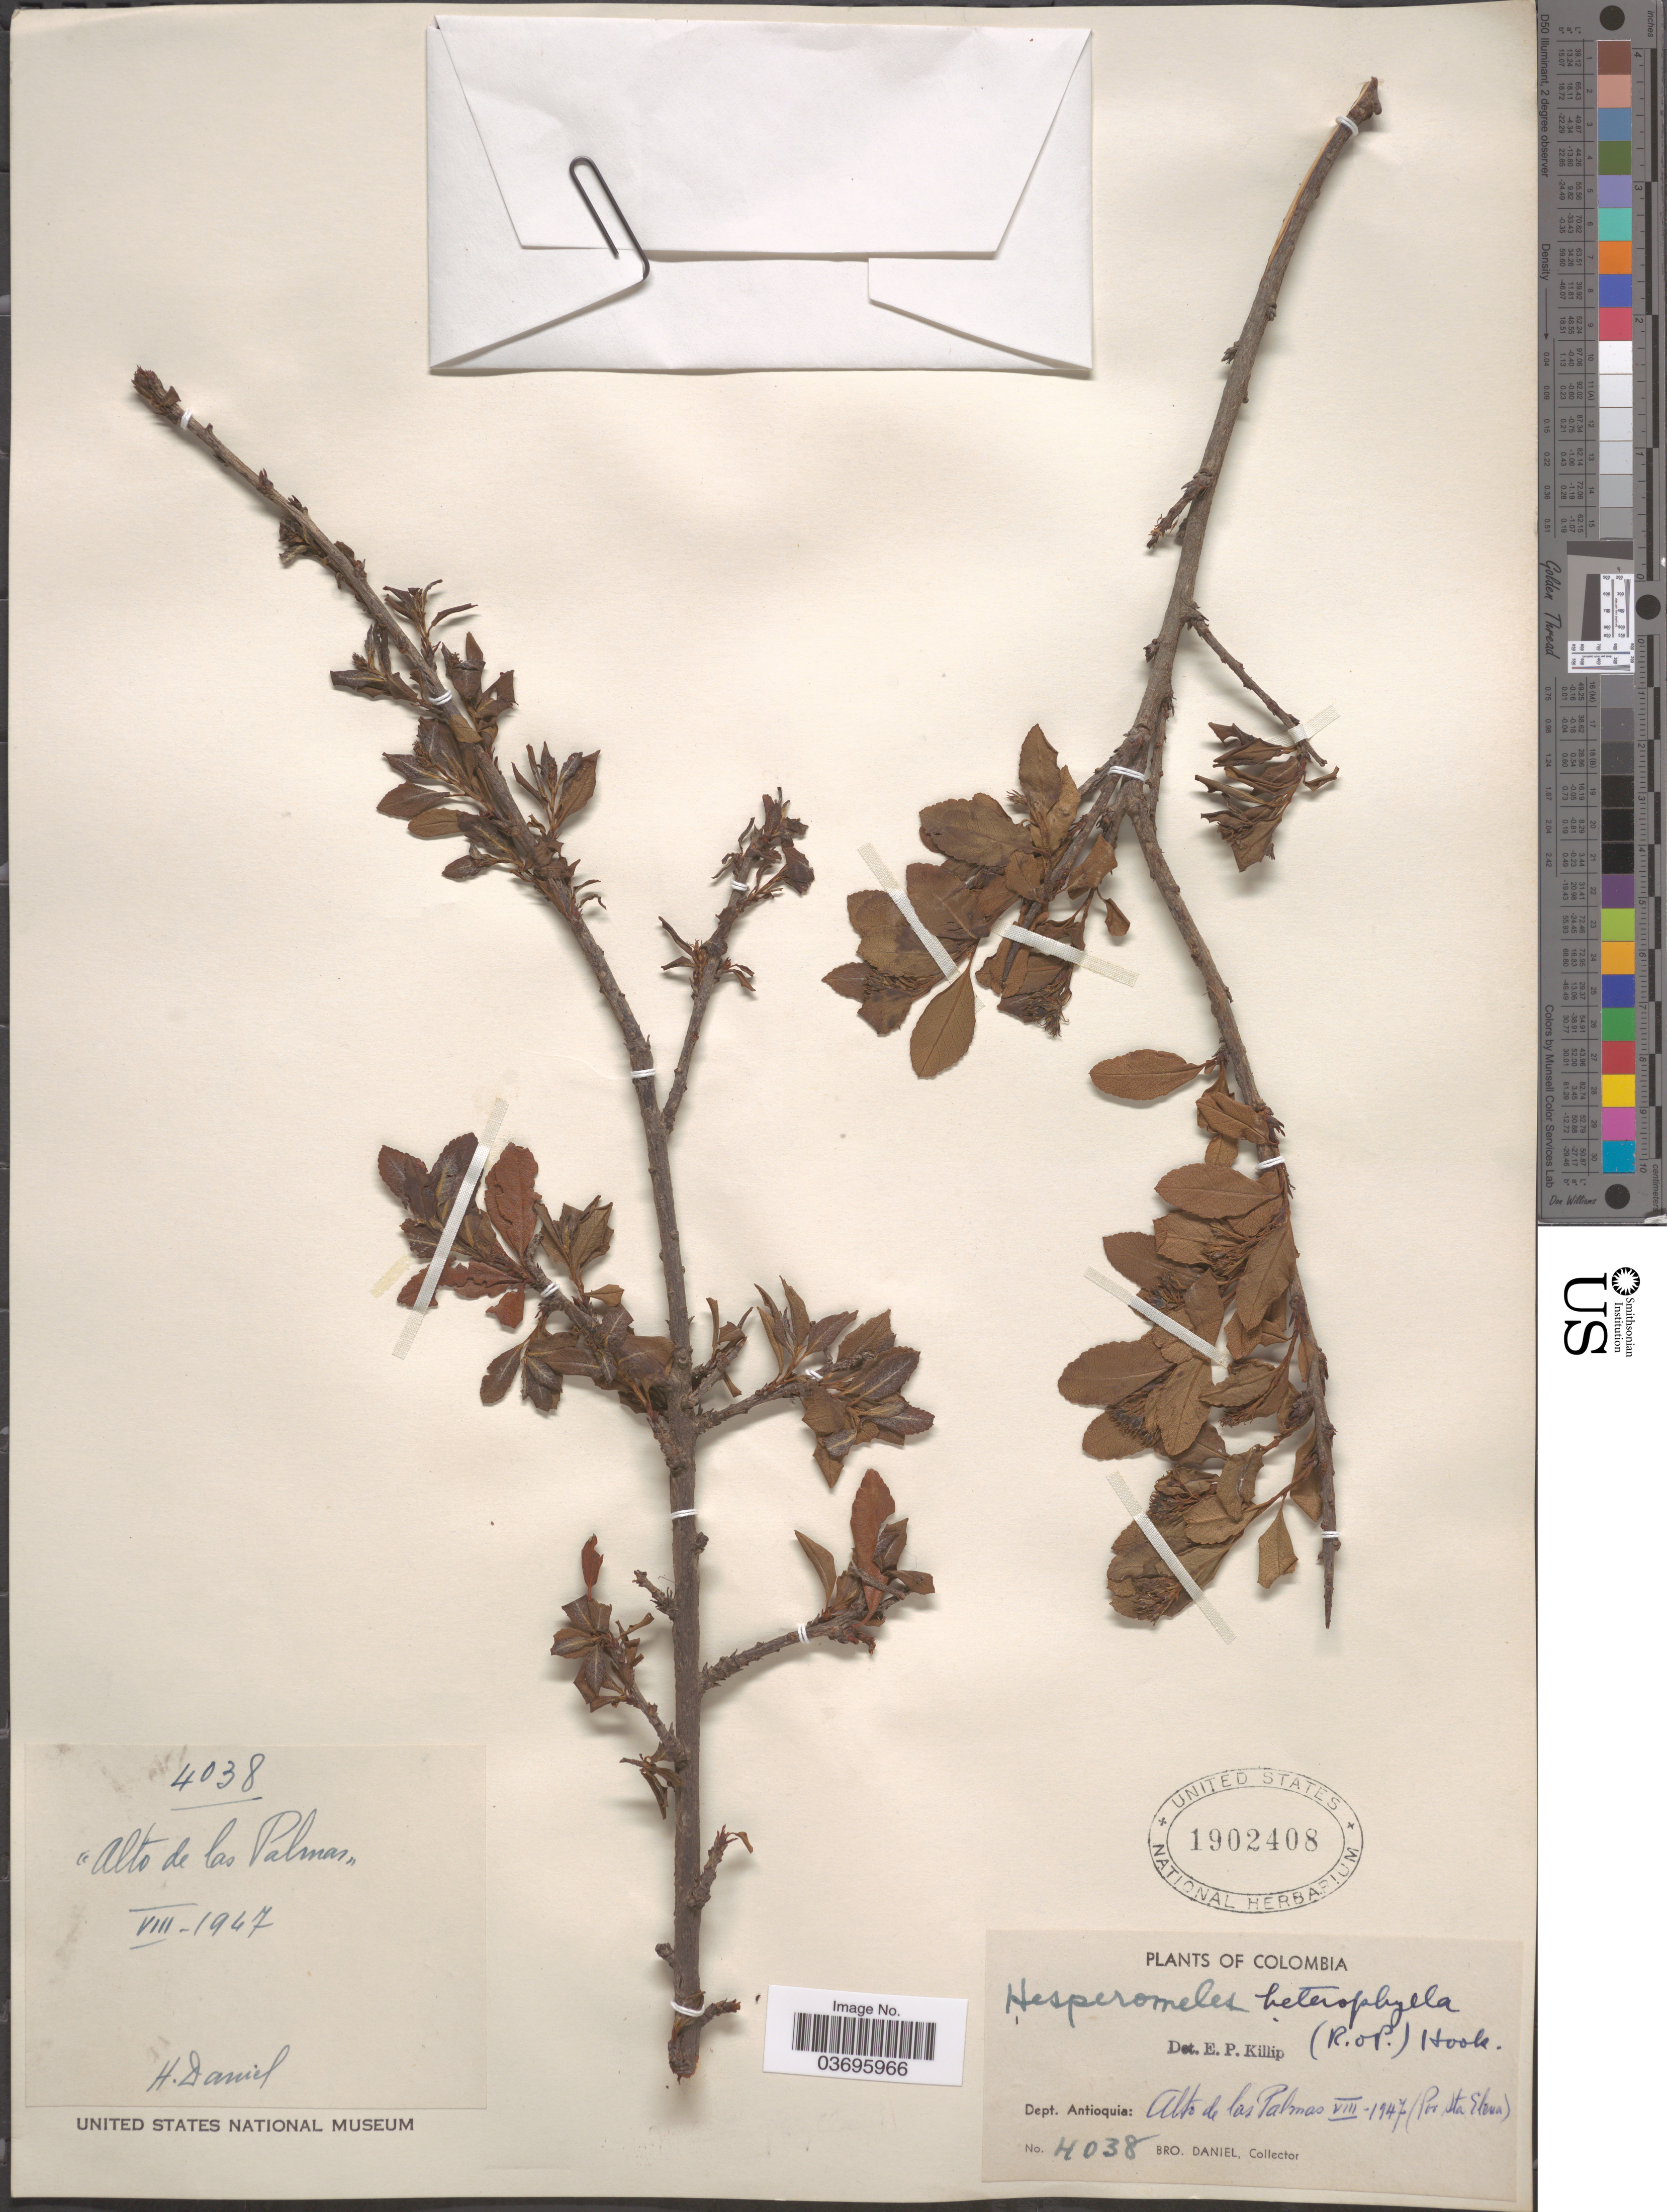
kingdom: Plantae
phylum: Tracheophyta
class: Magnoliopsida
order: Rosales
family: Rosaceae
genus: Hesperomeles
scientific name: Hesperomeles heterophylla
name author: (Ruiz & Pav.) Hook.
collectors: Bro. Daniel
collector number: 4038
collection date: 1947-08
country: Colombia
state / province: Antioquia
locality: Dept. Antioquia. Alto de las Palmas. (Por [interpreted] Sta Elena).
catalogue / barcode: US 1902408